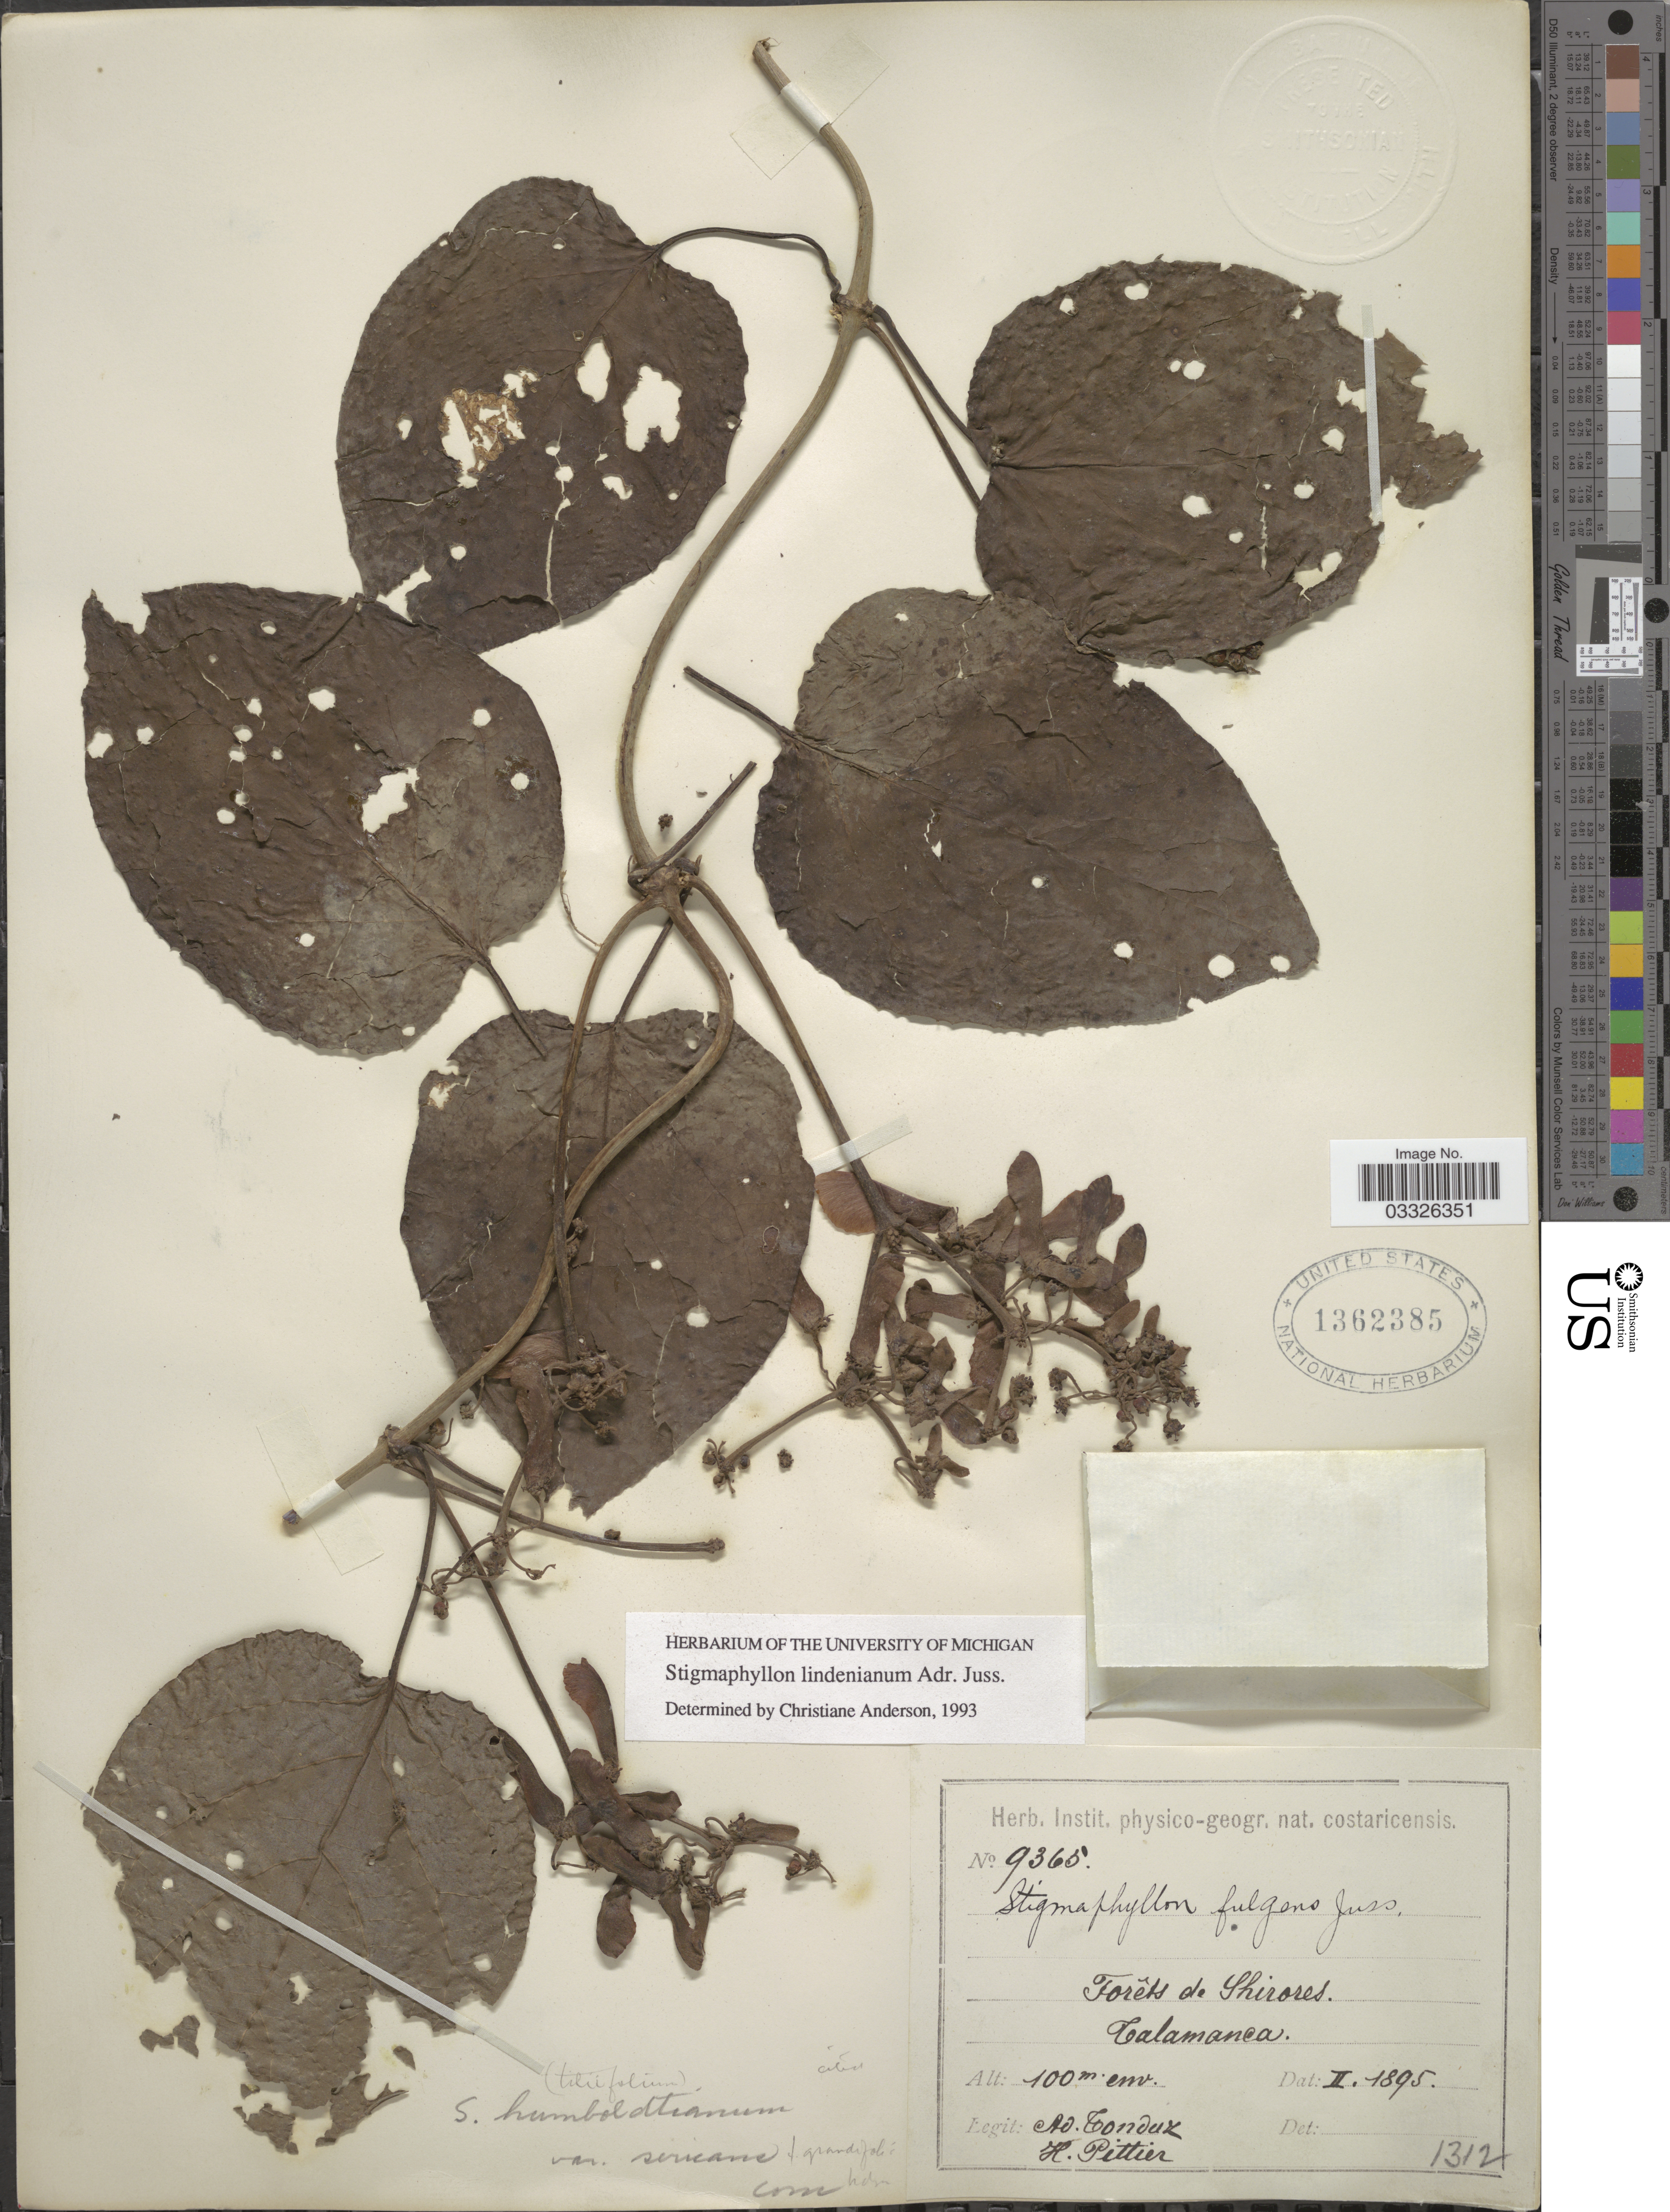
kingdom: Plantae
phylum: Tracheophyta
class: Magnoliopsida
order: Malpighiales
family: Malpighiaceae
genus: Stigmaphyllon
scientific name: Stigmaphyllon lindenianum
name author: A. Juss.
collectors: A. Tonduz & H. F. Pittier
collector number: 9365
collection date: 1895-02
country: Costa Rica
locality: Forêts de Shirores. Talamanca.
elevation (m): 100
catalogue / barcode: US 1362385